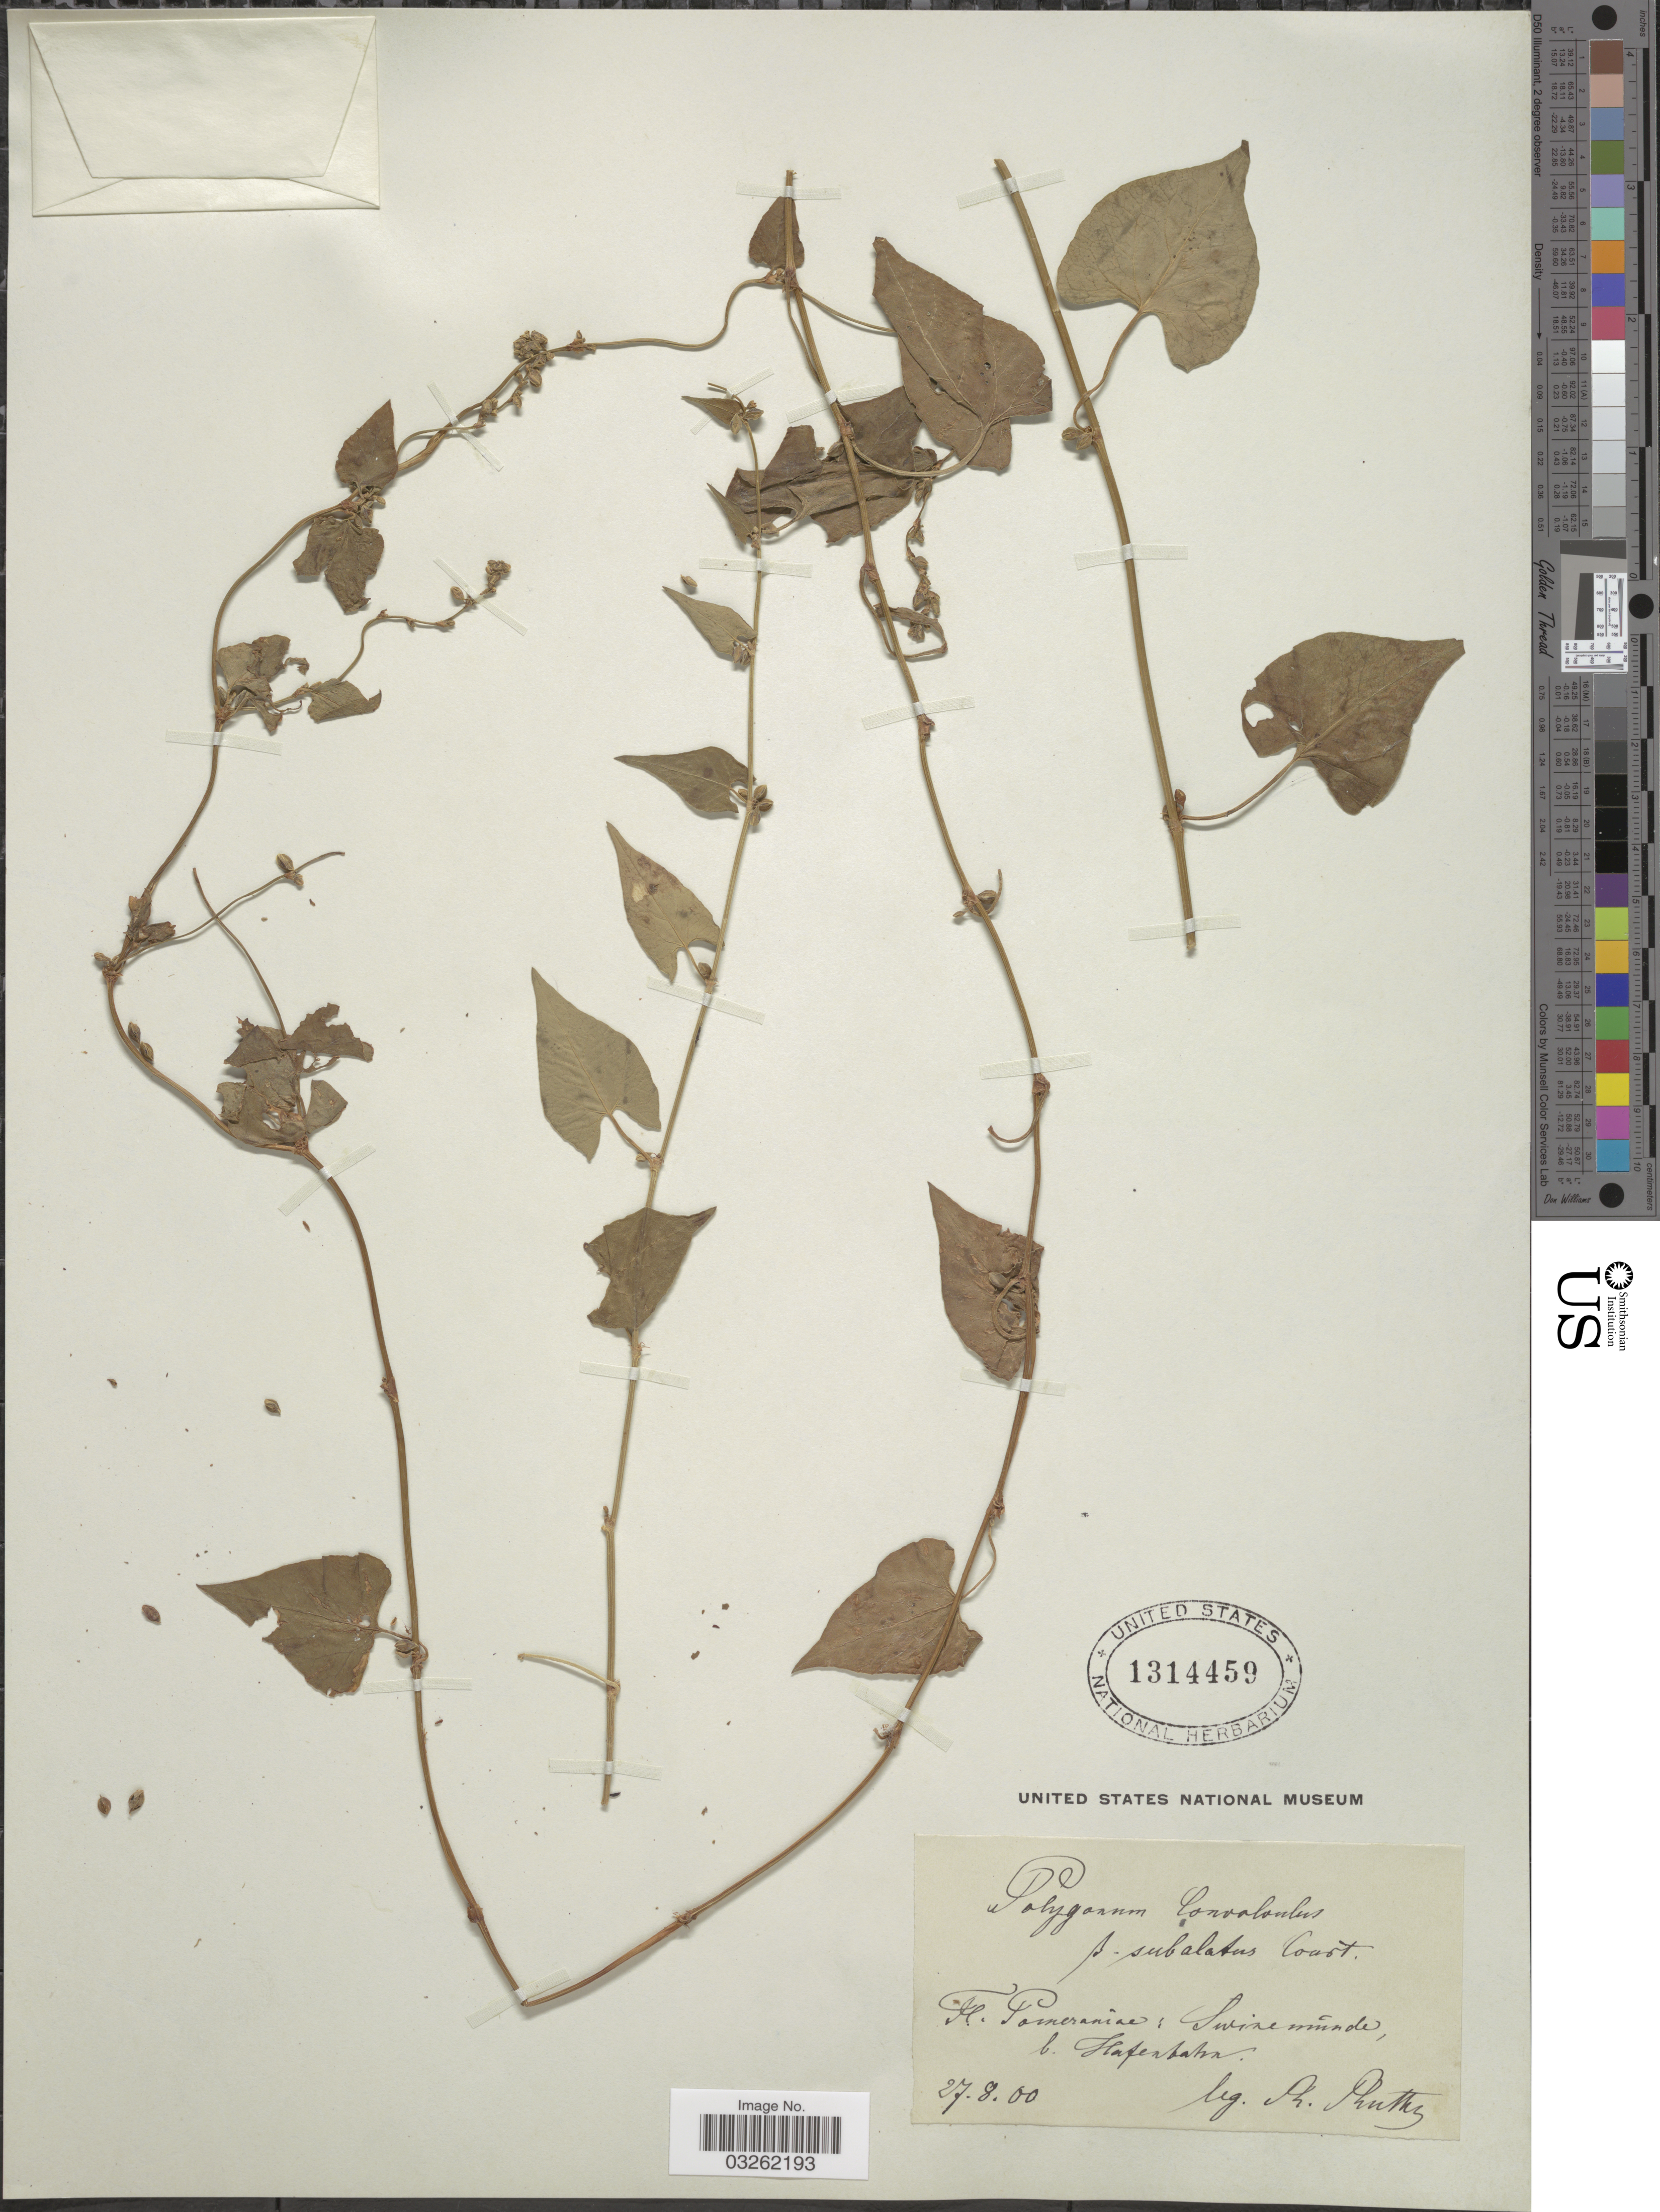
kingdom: Plantae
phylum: Tracheophyta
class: Magnoliopsida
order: Caryophyllales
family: Polygonaceae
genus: Fallopia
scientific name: Fallopia convolvulus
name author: (L.) Á. Löve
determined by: Strong, M. T., (US), Smithsonian Institution - National Museum of Natural History (UNITED STATES)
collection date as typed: Transcribed d/m/y: 27/8/0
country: Poland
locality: Pomeraniae: Swinemúnde, b. Hafenbahn.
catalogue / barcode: US 1314459